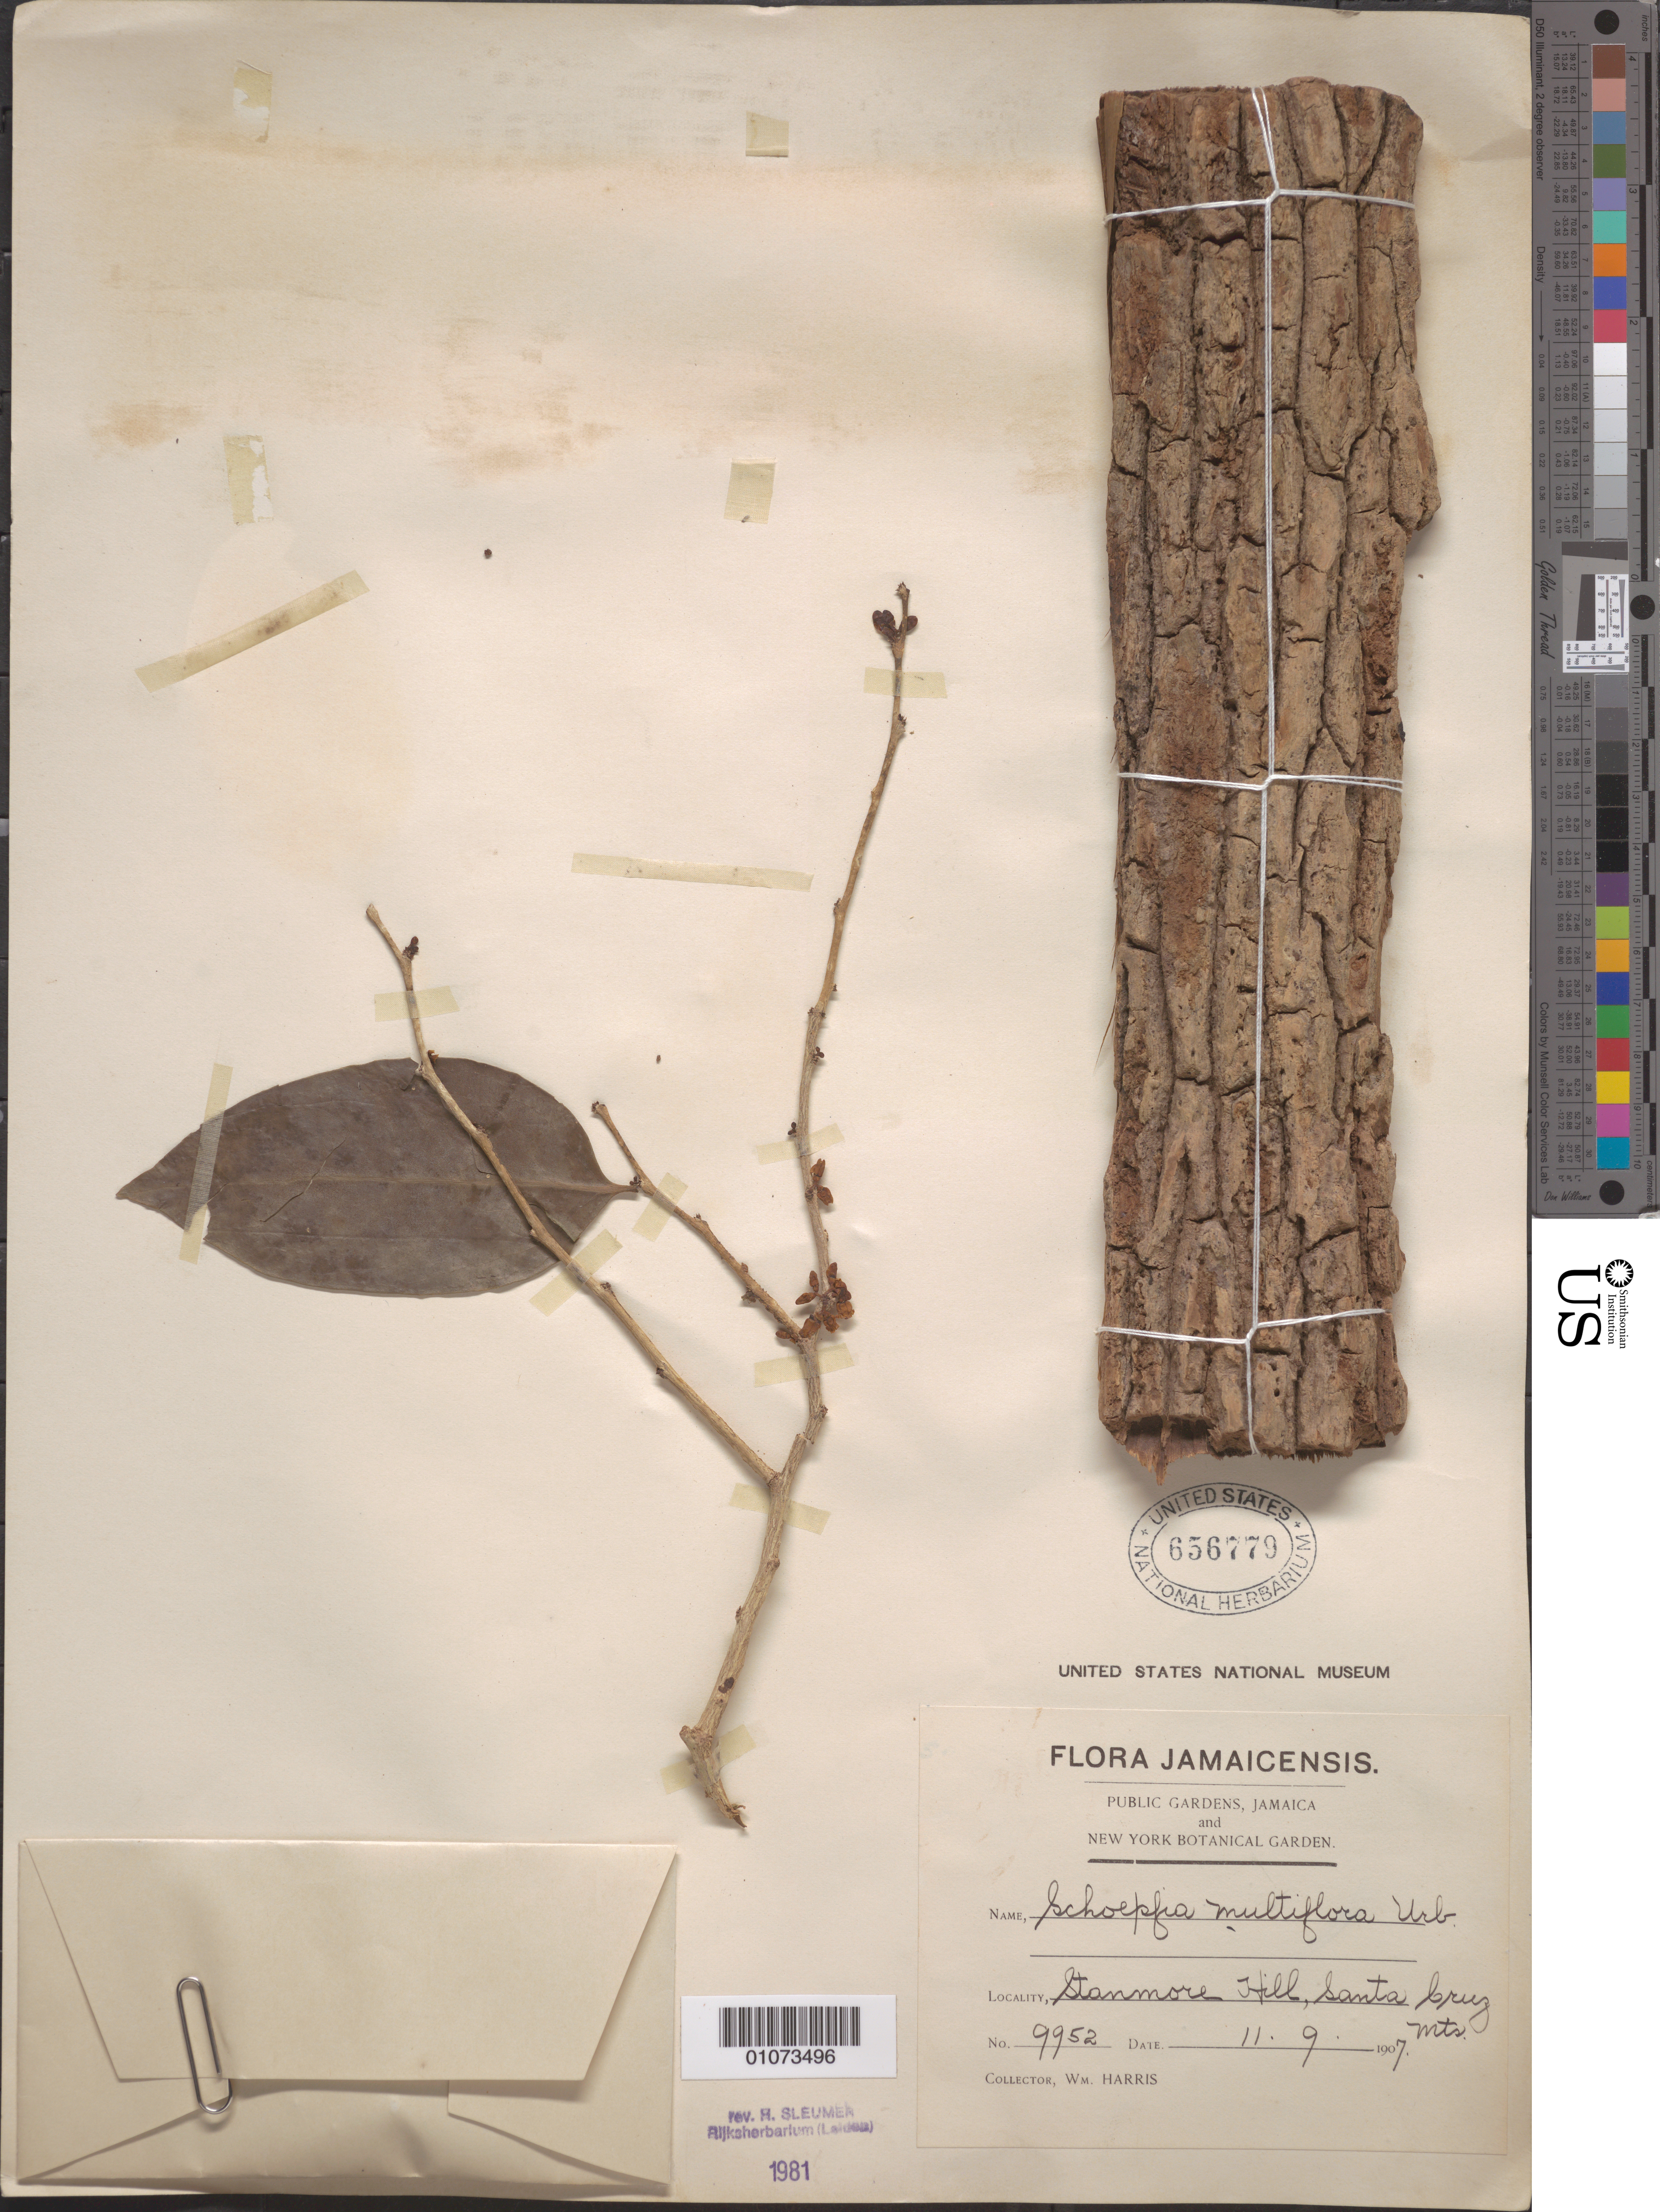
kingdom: Plantae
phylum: Tracheophyta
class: Magnoliopsida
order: Santalales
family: Schoepfiaceae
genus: Schoepfia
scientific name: Schoepfia multiflora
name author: Urb.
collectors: W. Harris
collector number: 9952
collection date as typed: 11 Sep 1907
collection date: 1907-09-11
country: Jamaica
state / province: Saint Thomas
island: Jamaica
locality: Stanmore Hill, Santa Cruz mts.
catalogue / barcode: US 656779